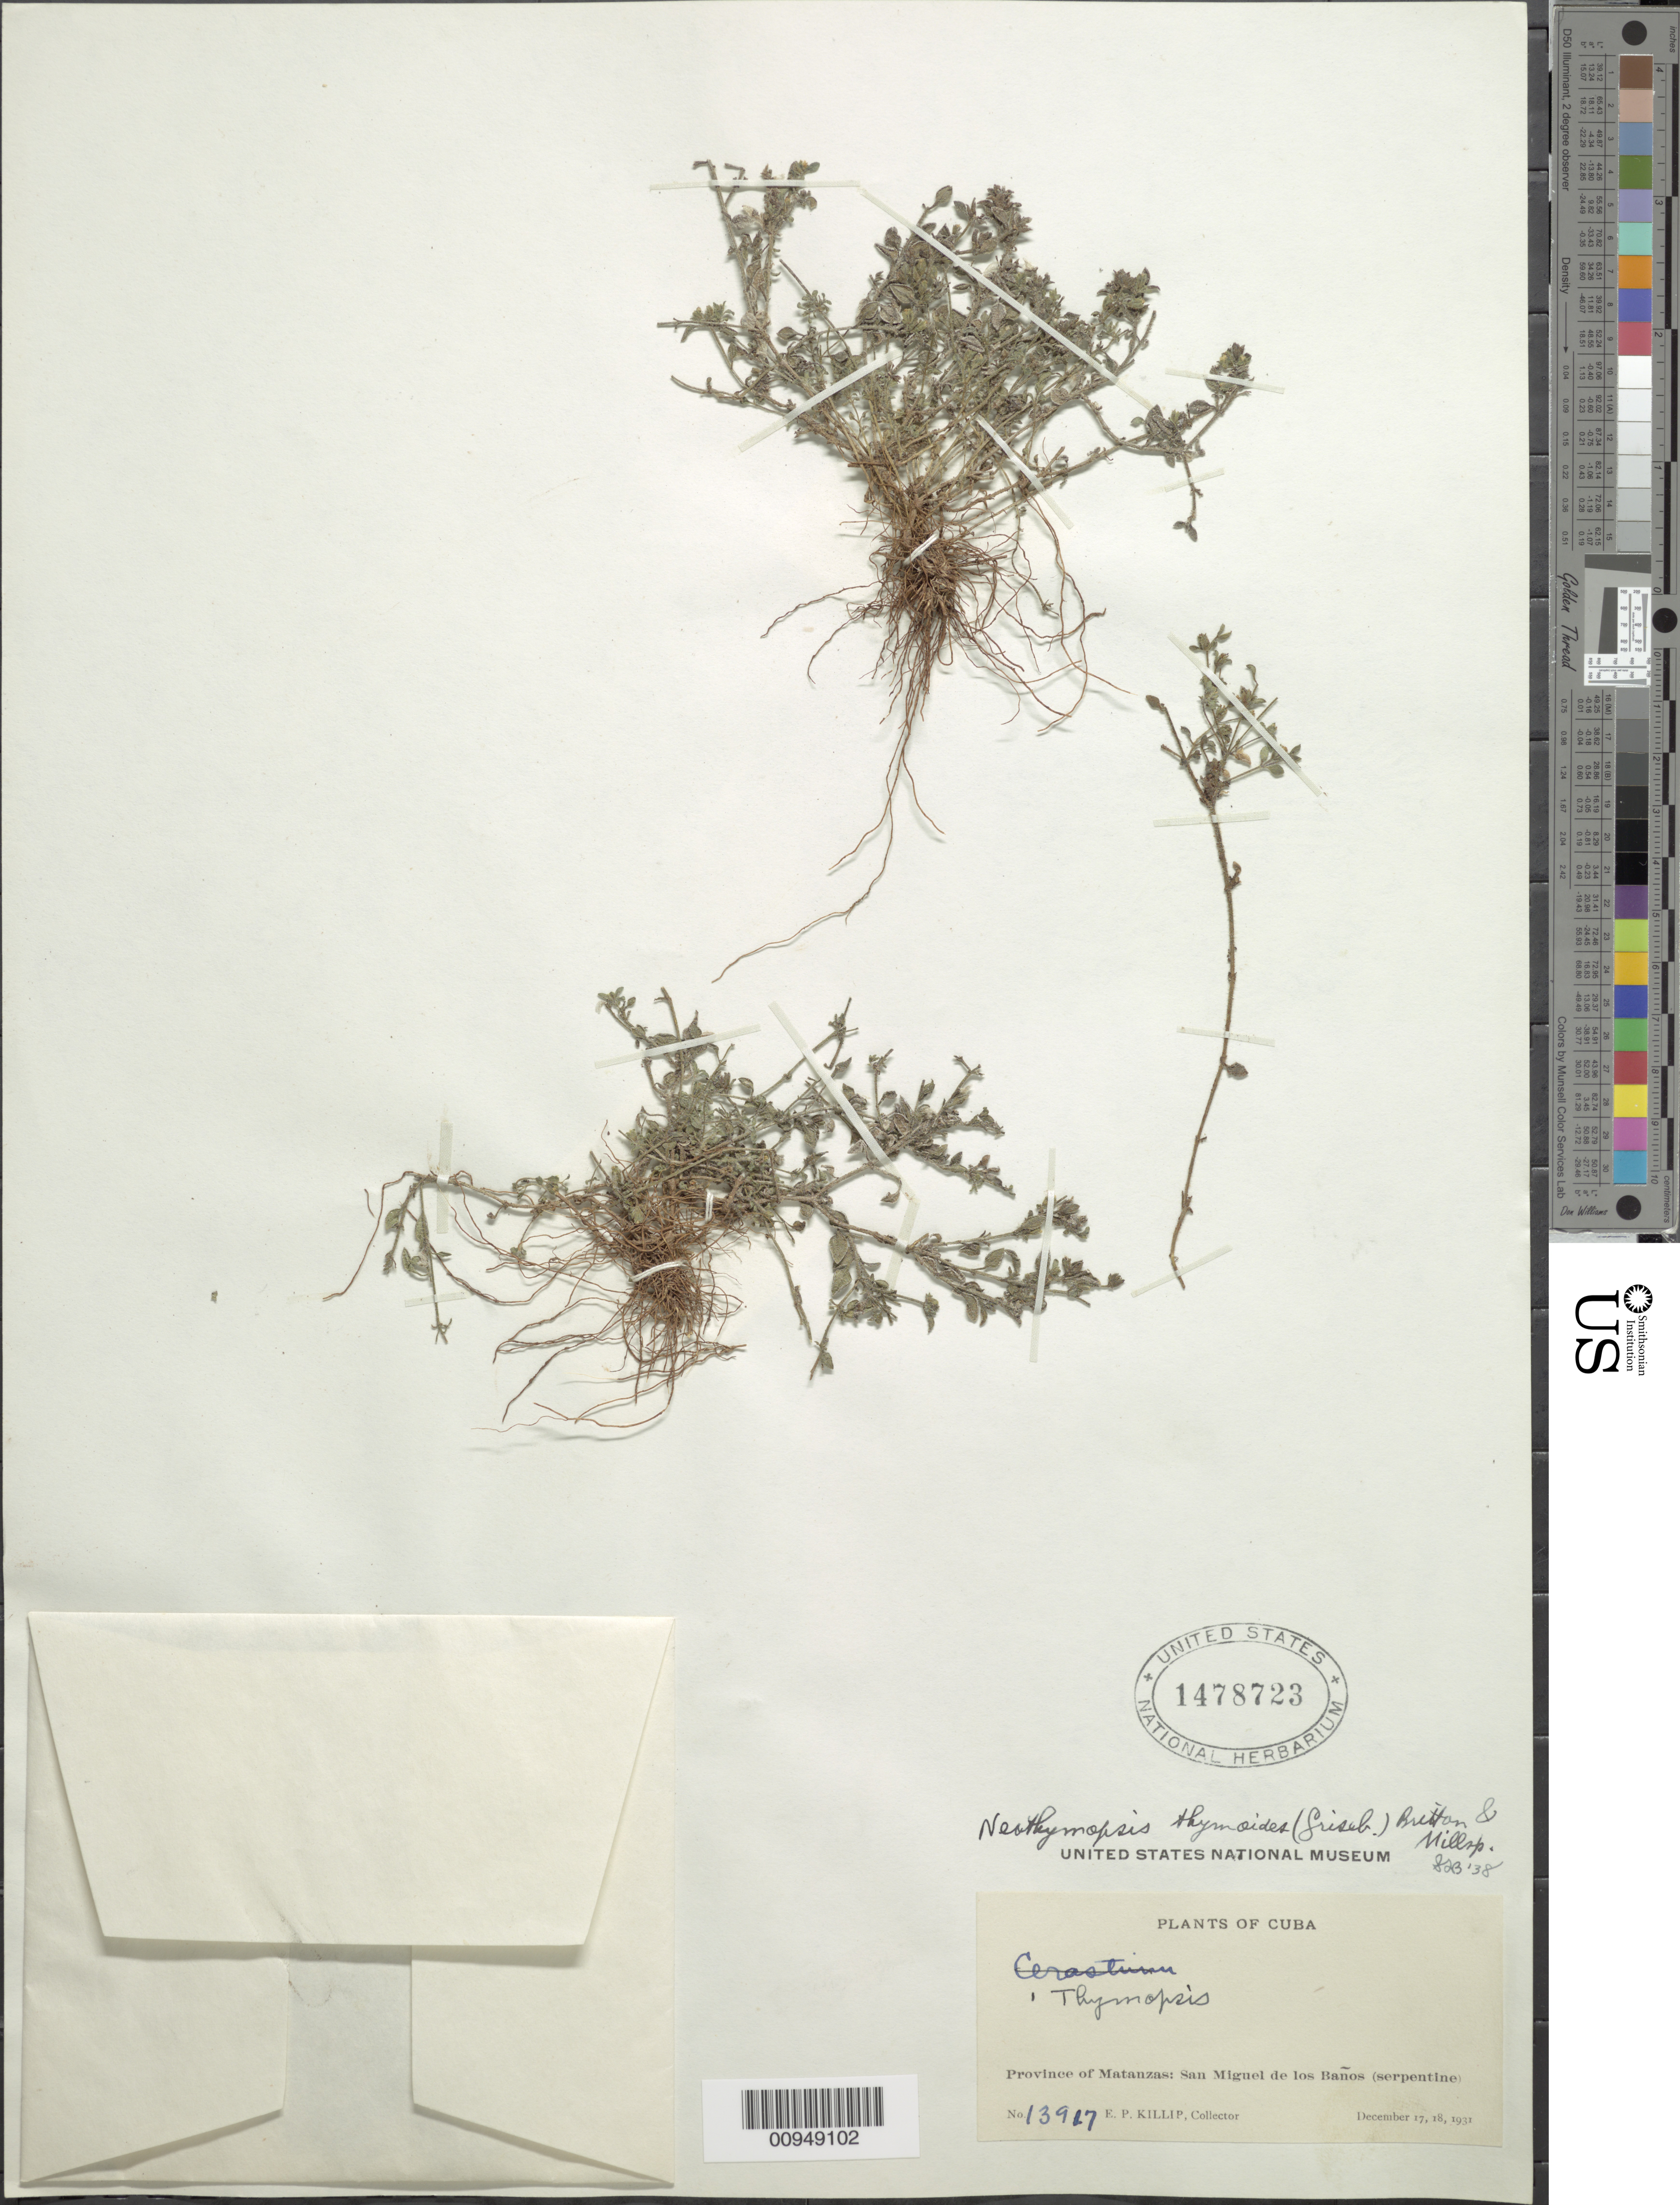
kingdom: Plantae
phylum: Tracheophyta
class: Magnoliopsida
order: Asterales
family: Asteraceae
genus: Thymopsis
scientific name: Thymopsis thymoides var. glabrescens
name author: (Urb.) Alain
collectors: E. P. Killip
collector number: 13917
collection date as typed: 17 Dec 1931 to 18 Dec 1931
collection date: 1931-12-17/1931-12-18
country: Cuba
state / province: Matanzas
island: Cuba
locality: San Miguel de los Baños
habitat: Serpentine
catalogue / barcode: US 1478723